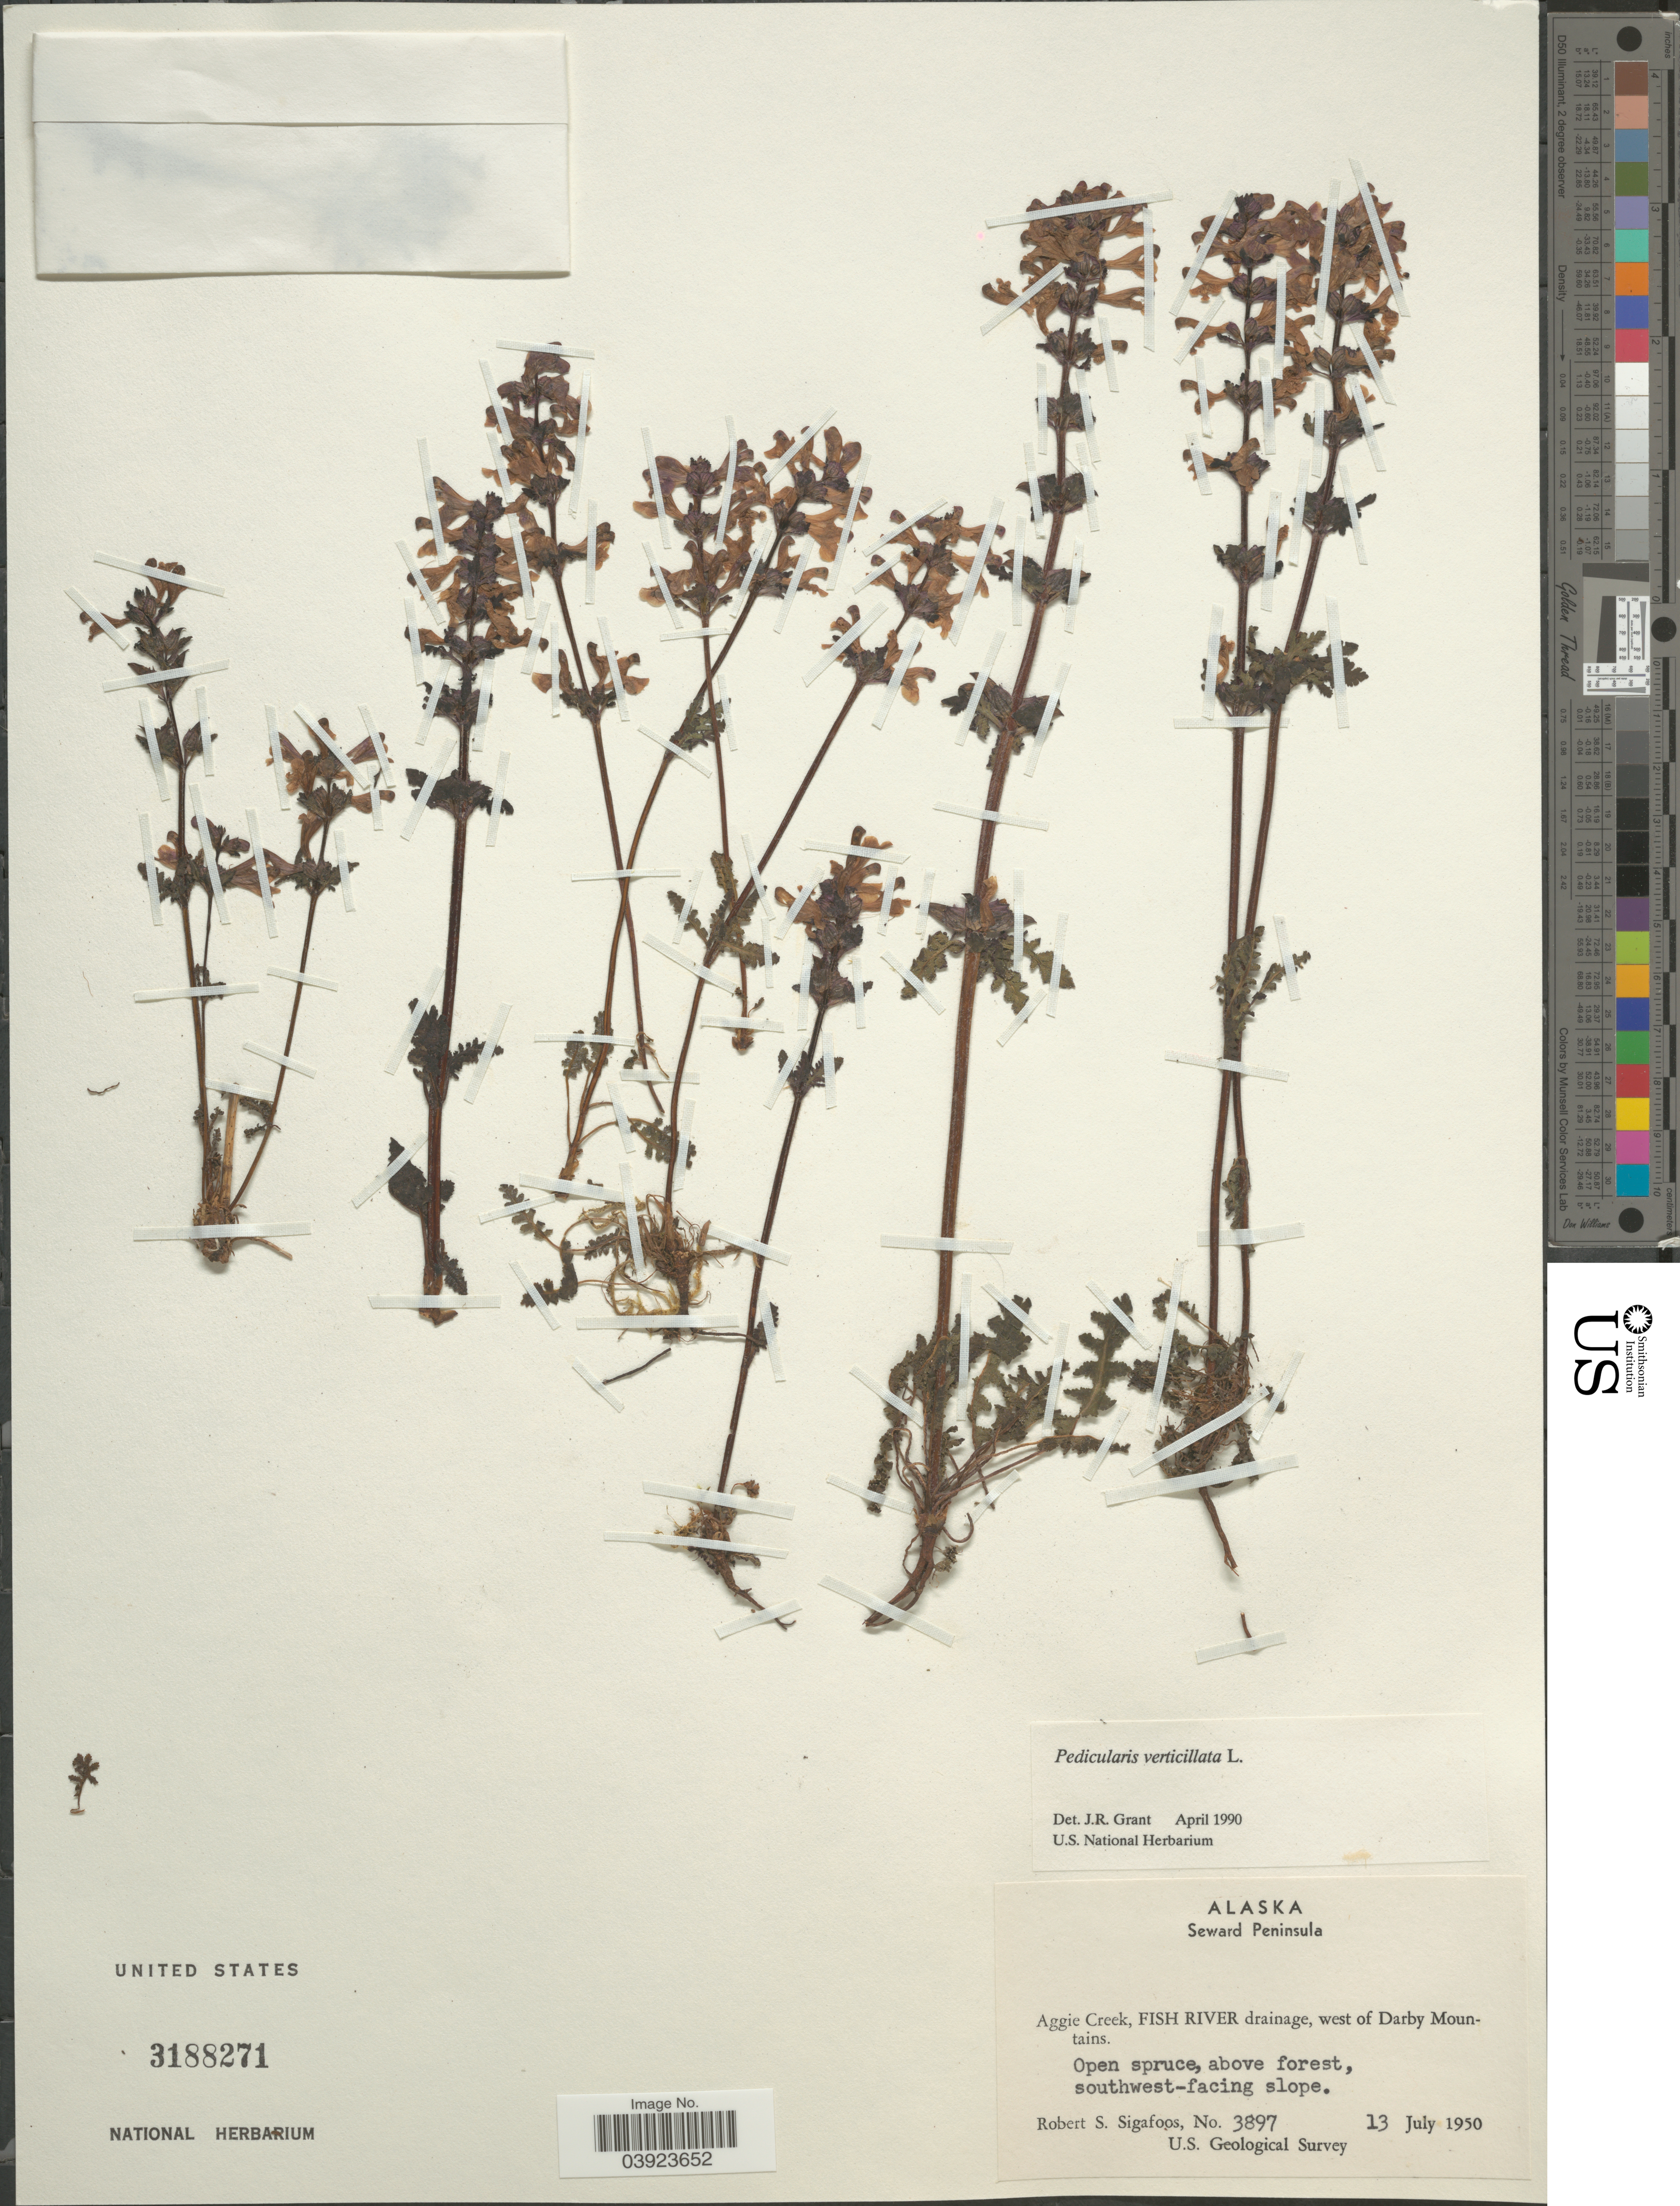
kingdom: Plantae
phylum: Tracheophyta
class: Magnoliopsida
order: Lamiales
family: Orobanchaceae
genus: Pedicularis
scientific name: Pedicularis verticillata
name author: L.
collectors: R. Sigafoos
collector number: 3897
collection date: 1950-07-13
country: United States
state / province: Alaska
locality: Seward Peninsula. Aggie Creek, Fish River drainage, west of Darby Mountains. Open spruce, above forest, southwest-facing slope.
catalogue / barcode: US 3188271